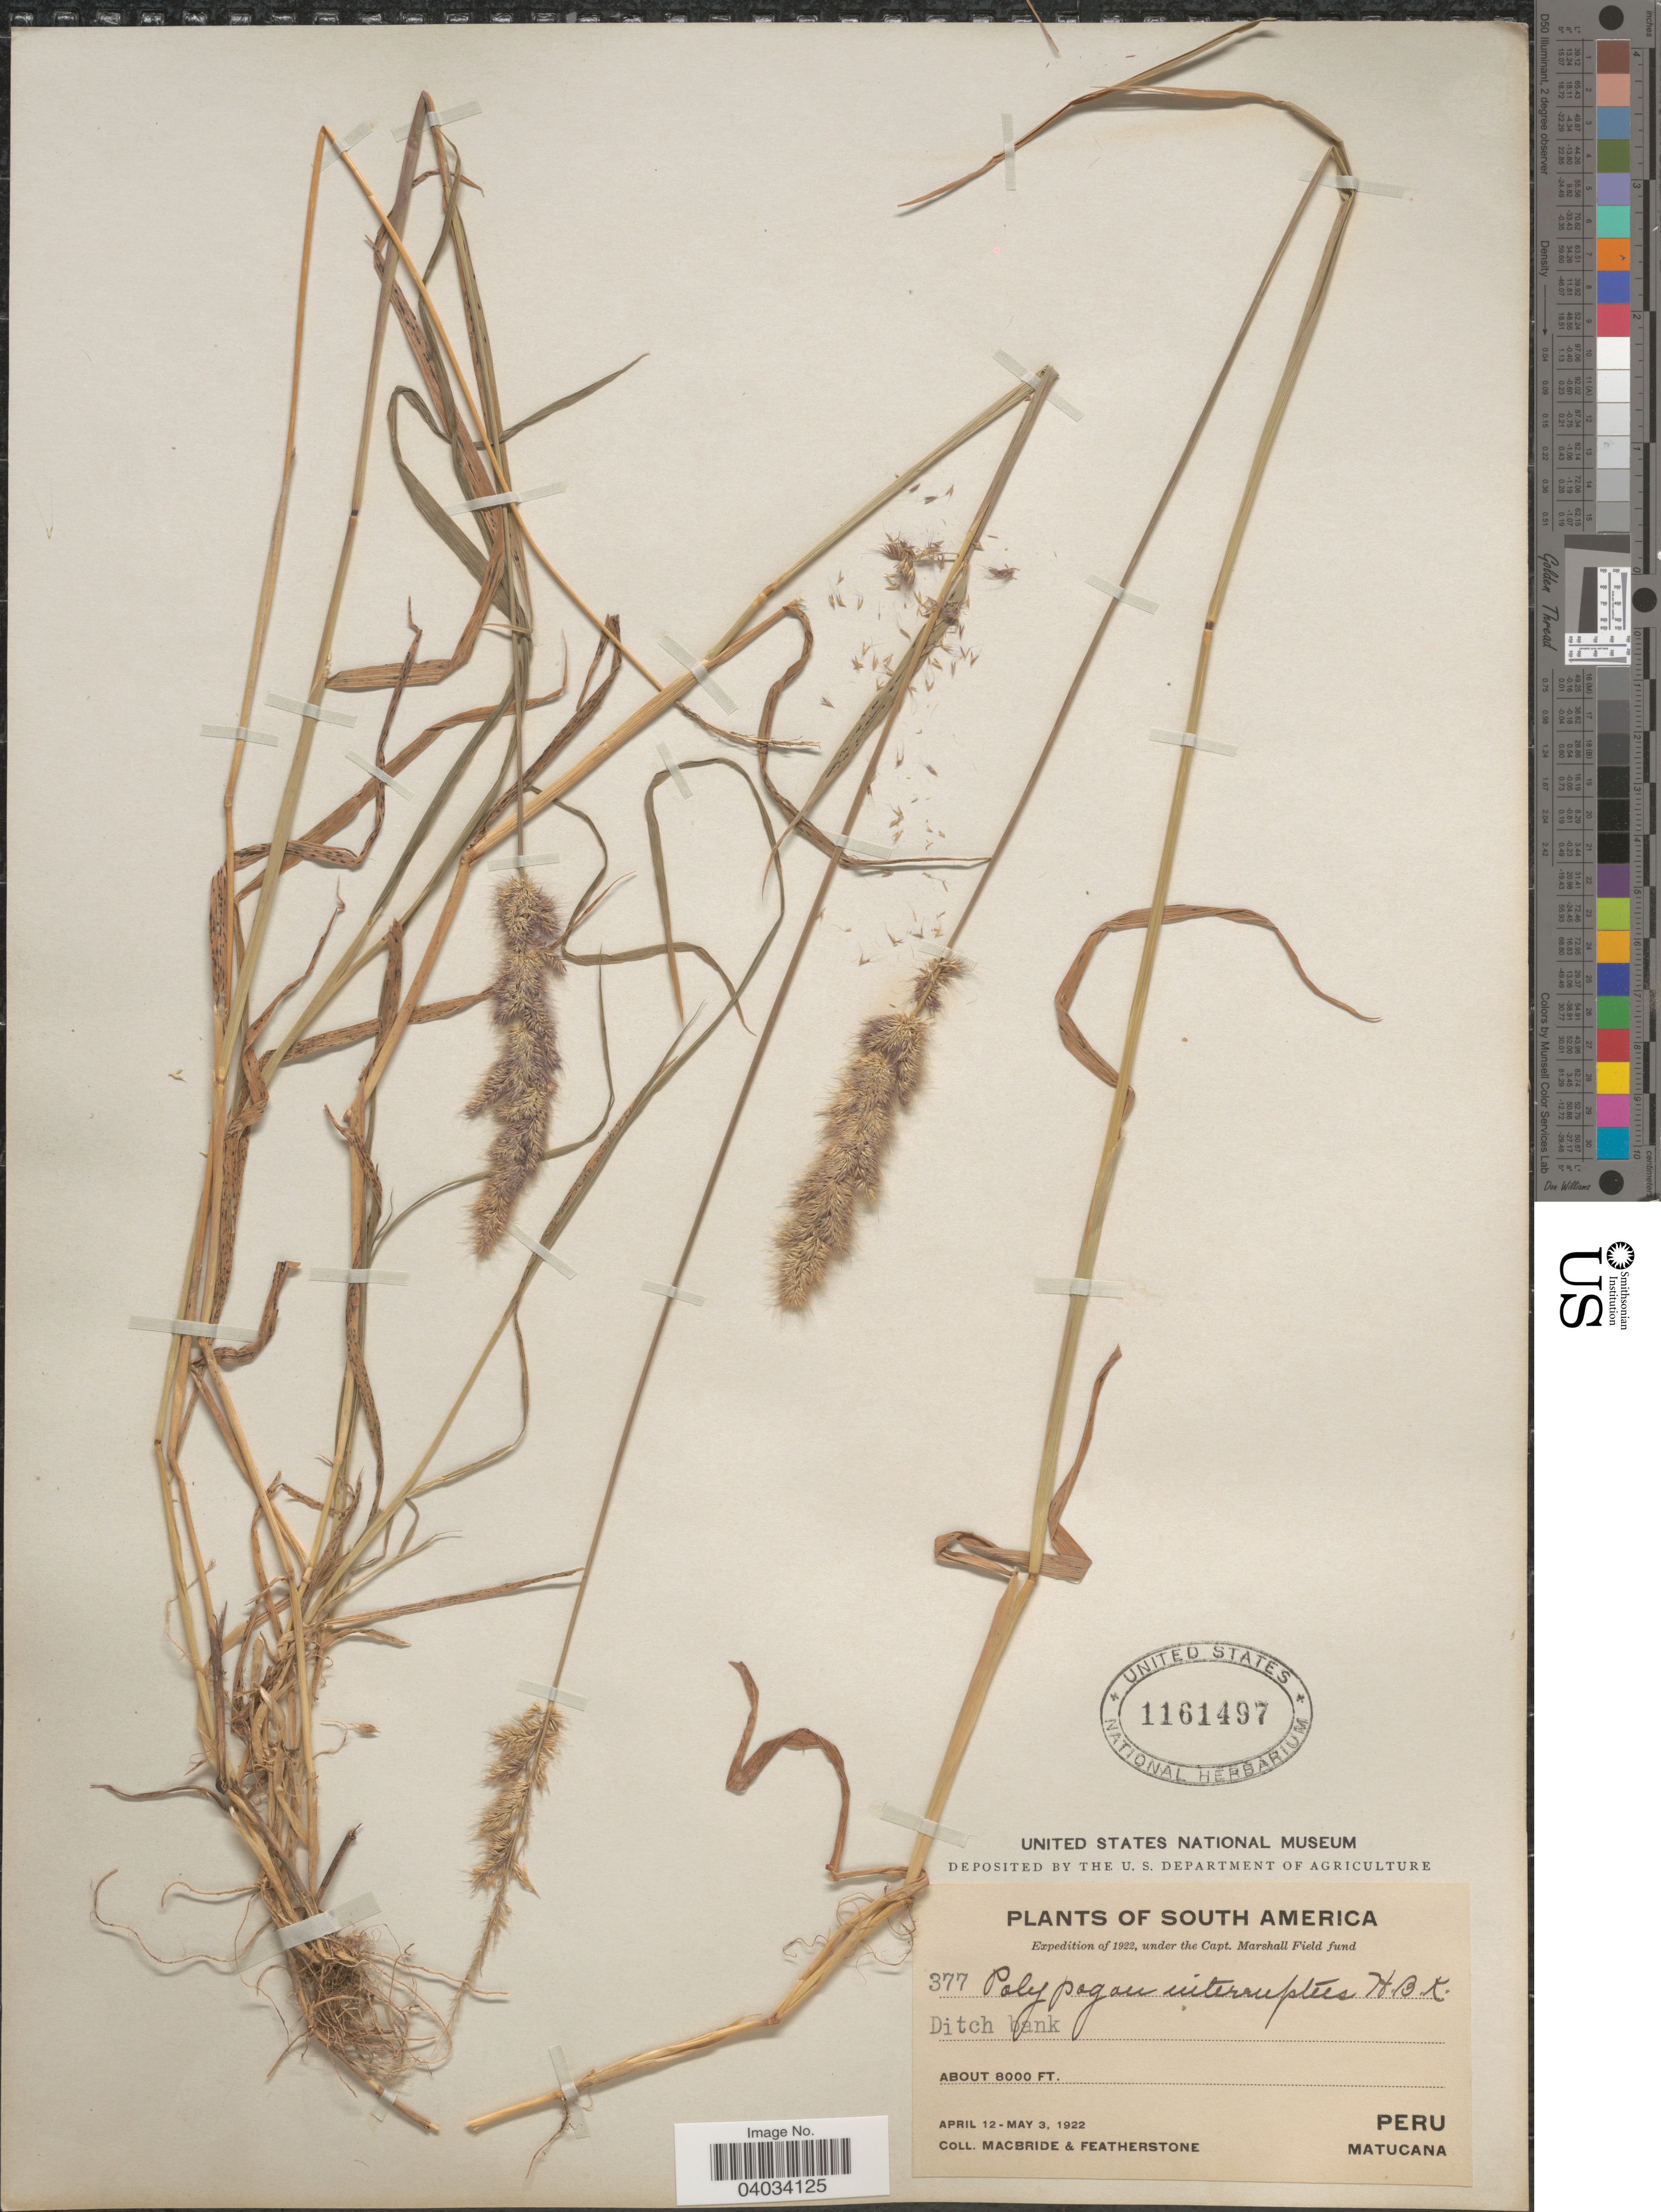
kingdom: Plantae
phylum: Tracheophyta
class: Liliopsida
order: Poales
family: Poaceae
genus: Polypogon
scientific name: Polypogon interruptus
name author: Kunth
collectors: Macbride, -- & -. Featherstone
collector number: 377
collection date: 1922-04-12/1922-05-03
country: Peru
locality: Matucana.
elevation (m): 2438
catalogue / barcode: US 1161497